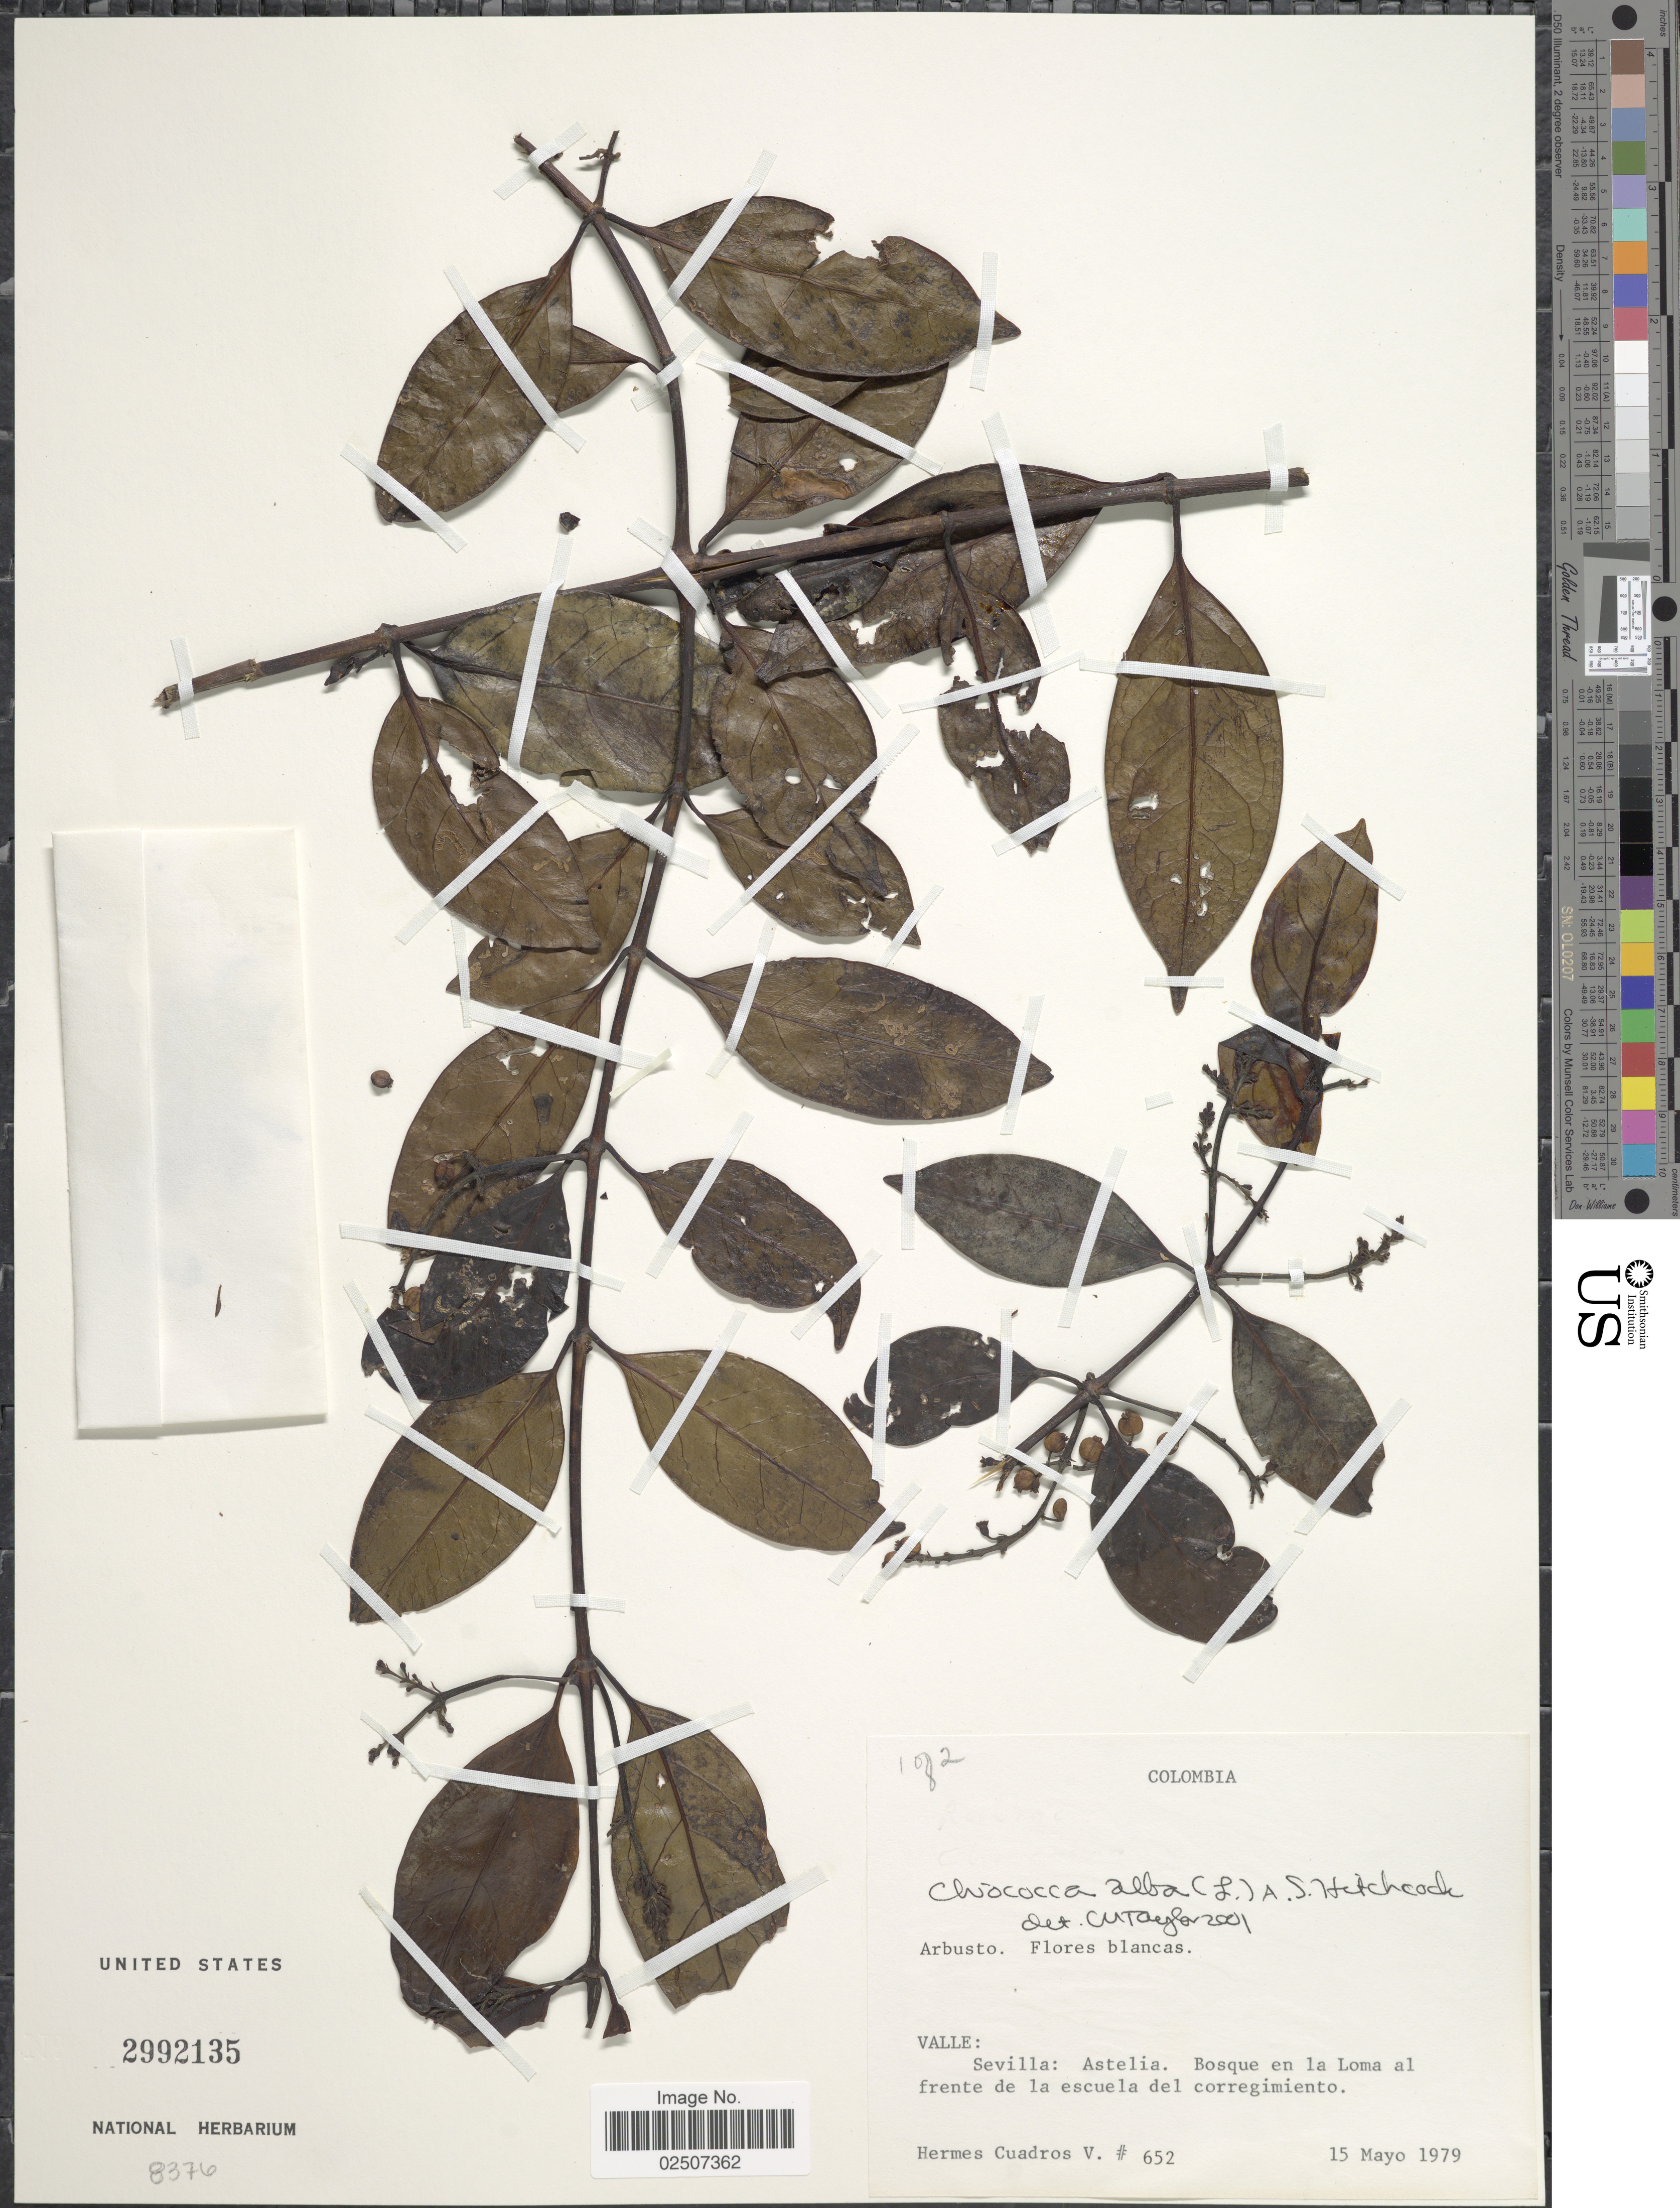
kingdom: Plantae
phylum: Tracheophyta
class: Magnoliopsida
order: Gentianales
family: Rubiaceae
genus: Chiococca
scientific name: Chiococca alba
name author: (L.) Hitchc.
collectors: H. Cuadros V.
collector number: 652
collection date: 1979-05-15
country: Colombia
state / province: Valle del Cauca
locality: Valle: Sevilla: Astelia. Bosque en la Loma al frente de la escuela del corrigimiento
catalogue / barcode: US 2992135